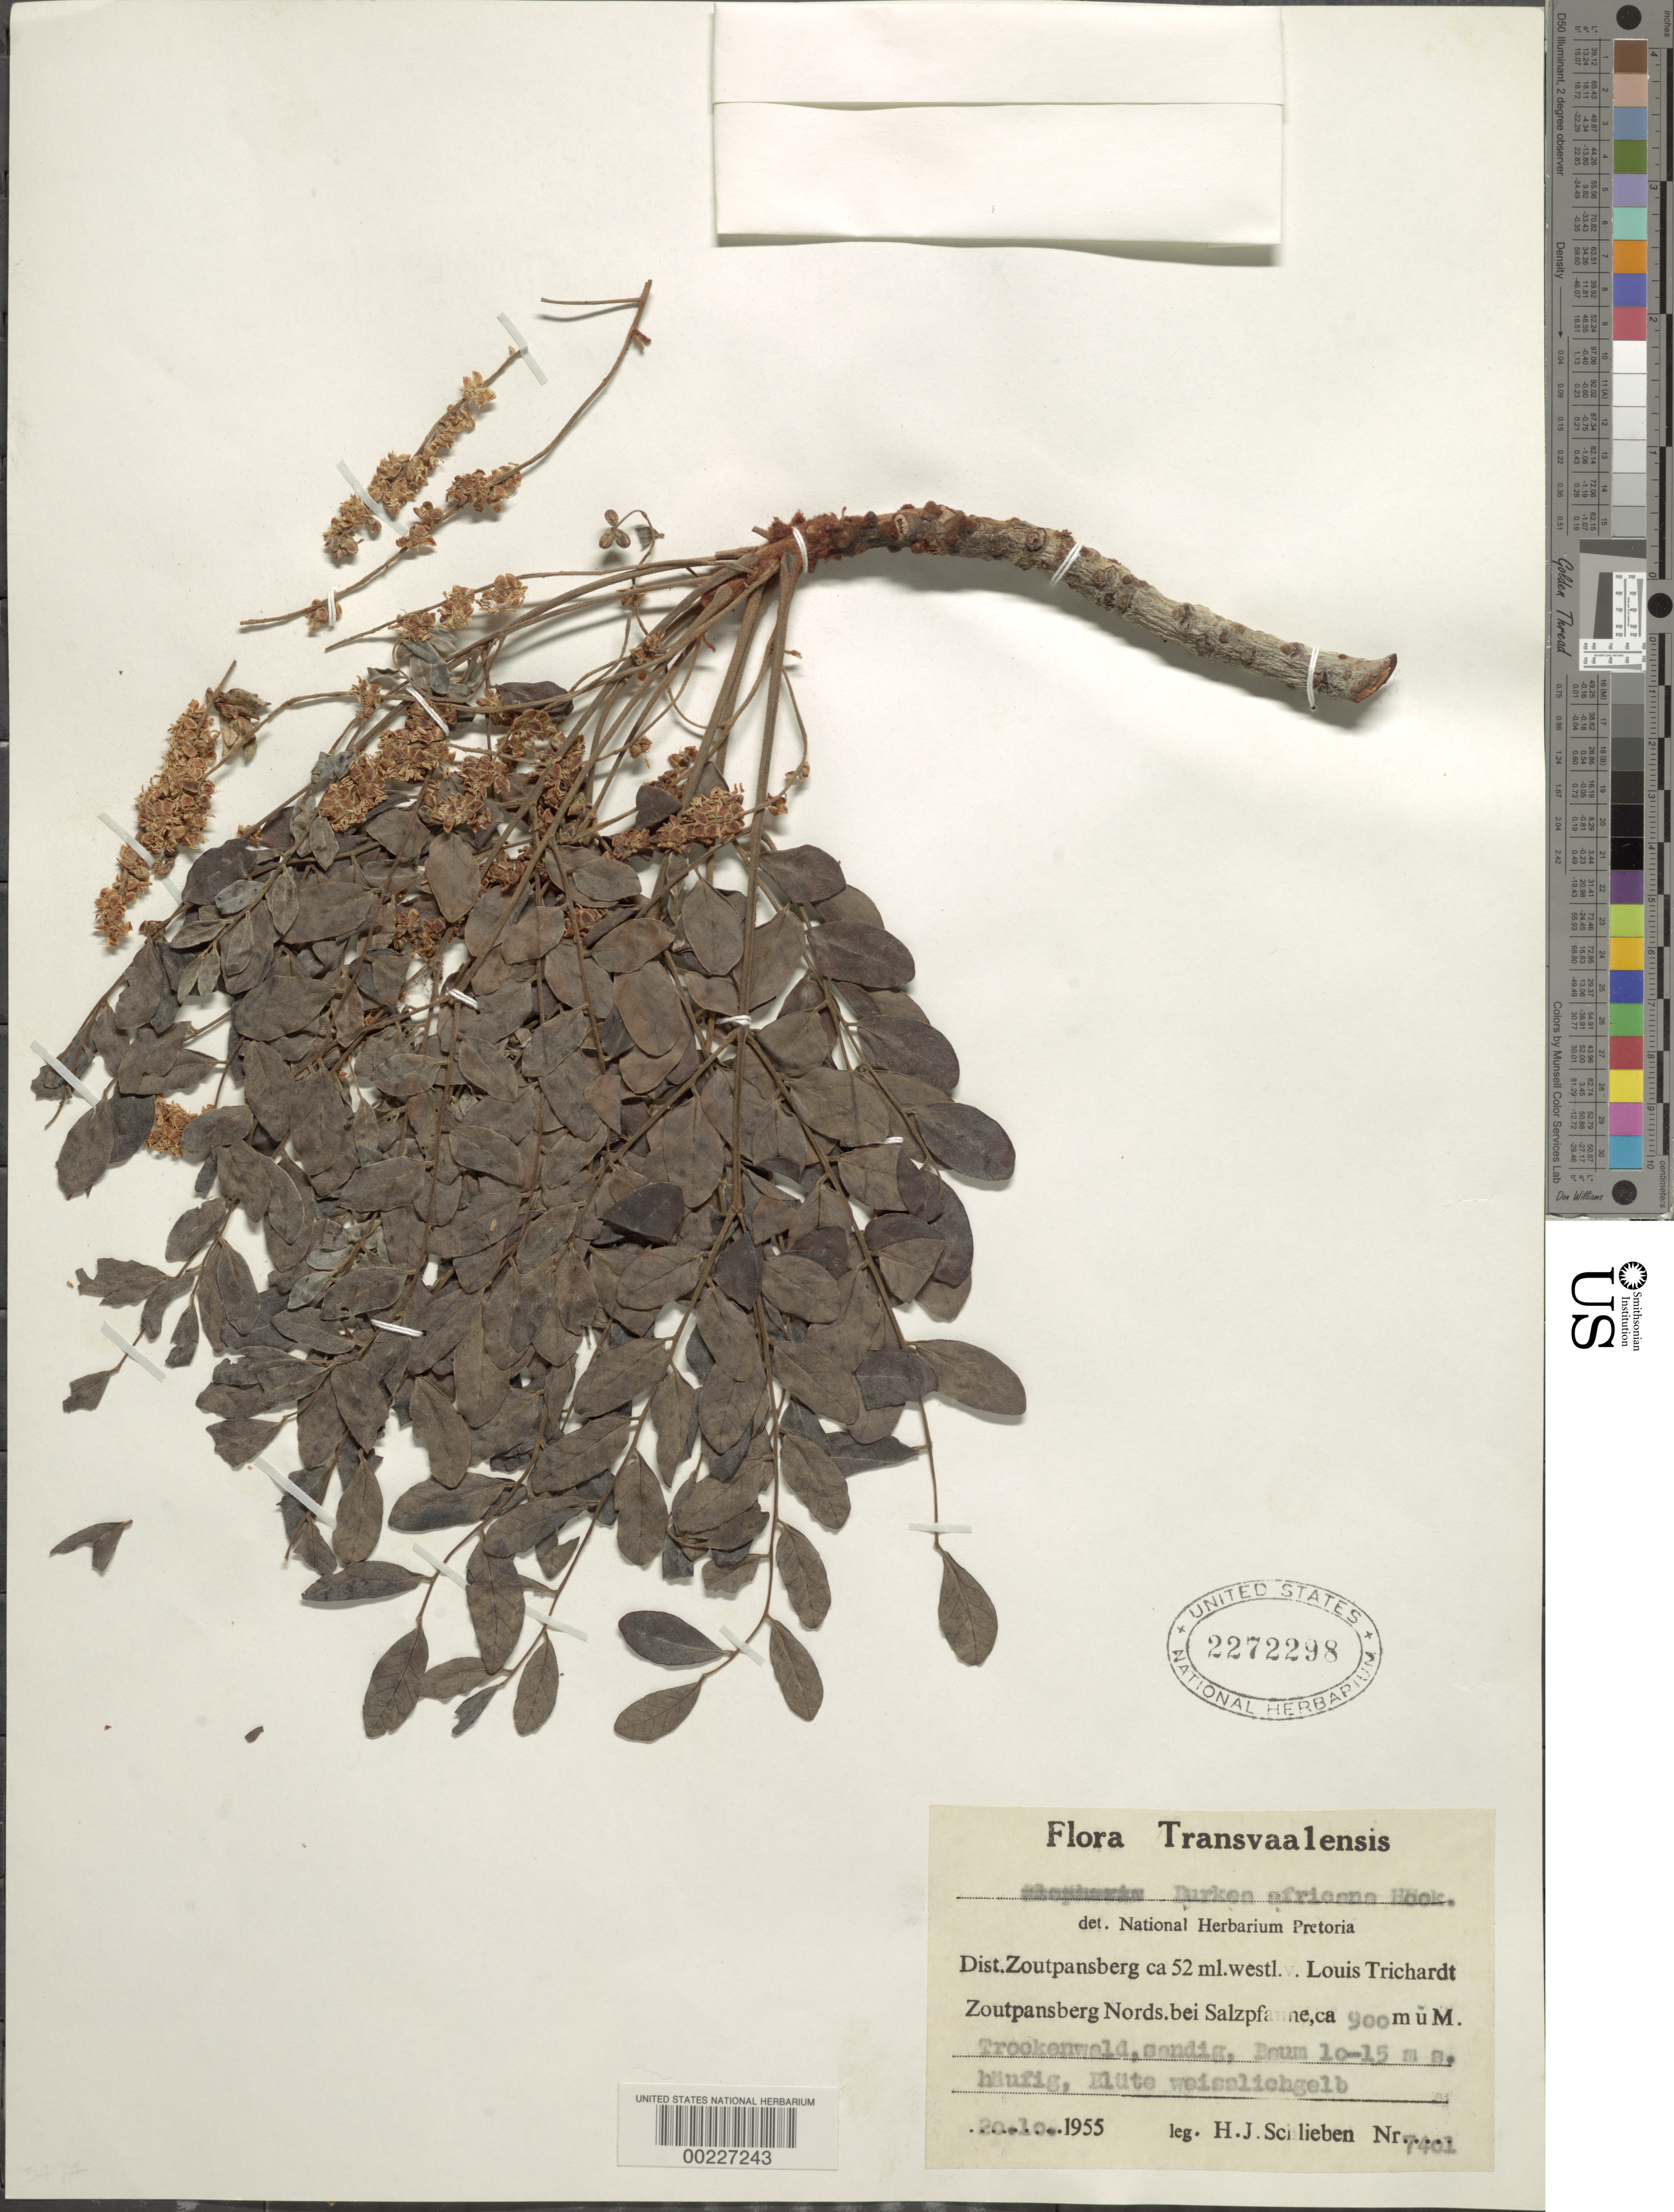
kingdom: Plantae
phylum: Tracheophyta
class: Magnoliopsida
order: Fabales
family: Fabaceae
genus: Burkea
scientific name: Burkea africana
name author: Hook.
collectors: H. J. Schlieben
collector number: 7401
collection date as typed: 20 Oct 1955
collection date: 1955-10-20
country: South Africa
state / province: Limpopo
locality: Ca 52 mi w of louis trichardt zoutpansberg nords near salzpfanne. Transvaal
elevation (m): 900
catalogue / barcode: US 2272298